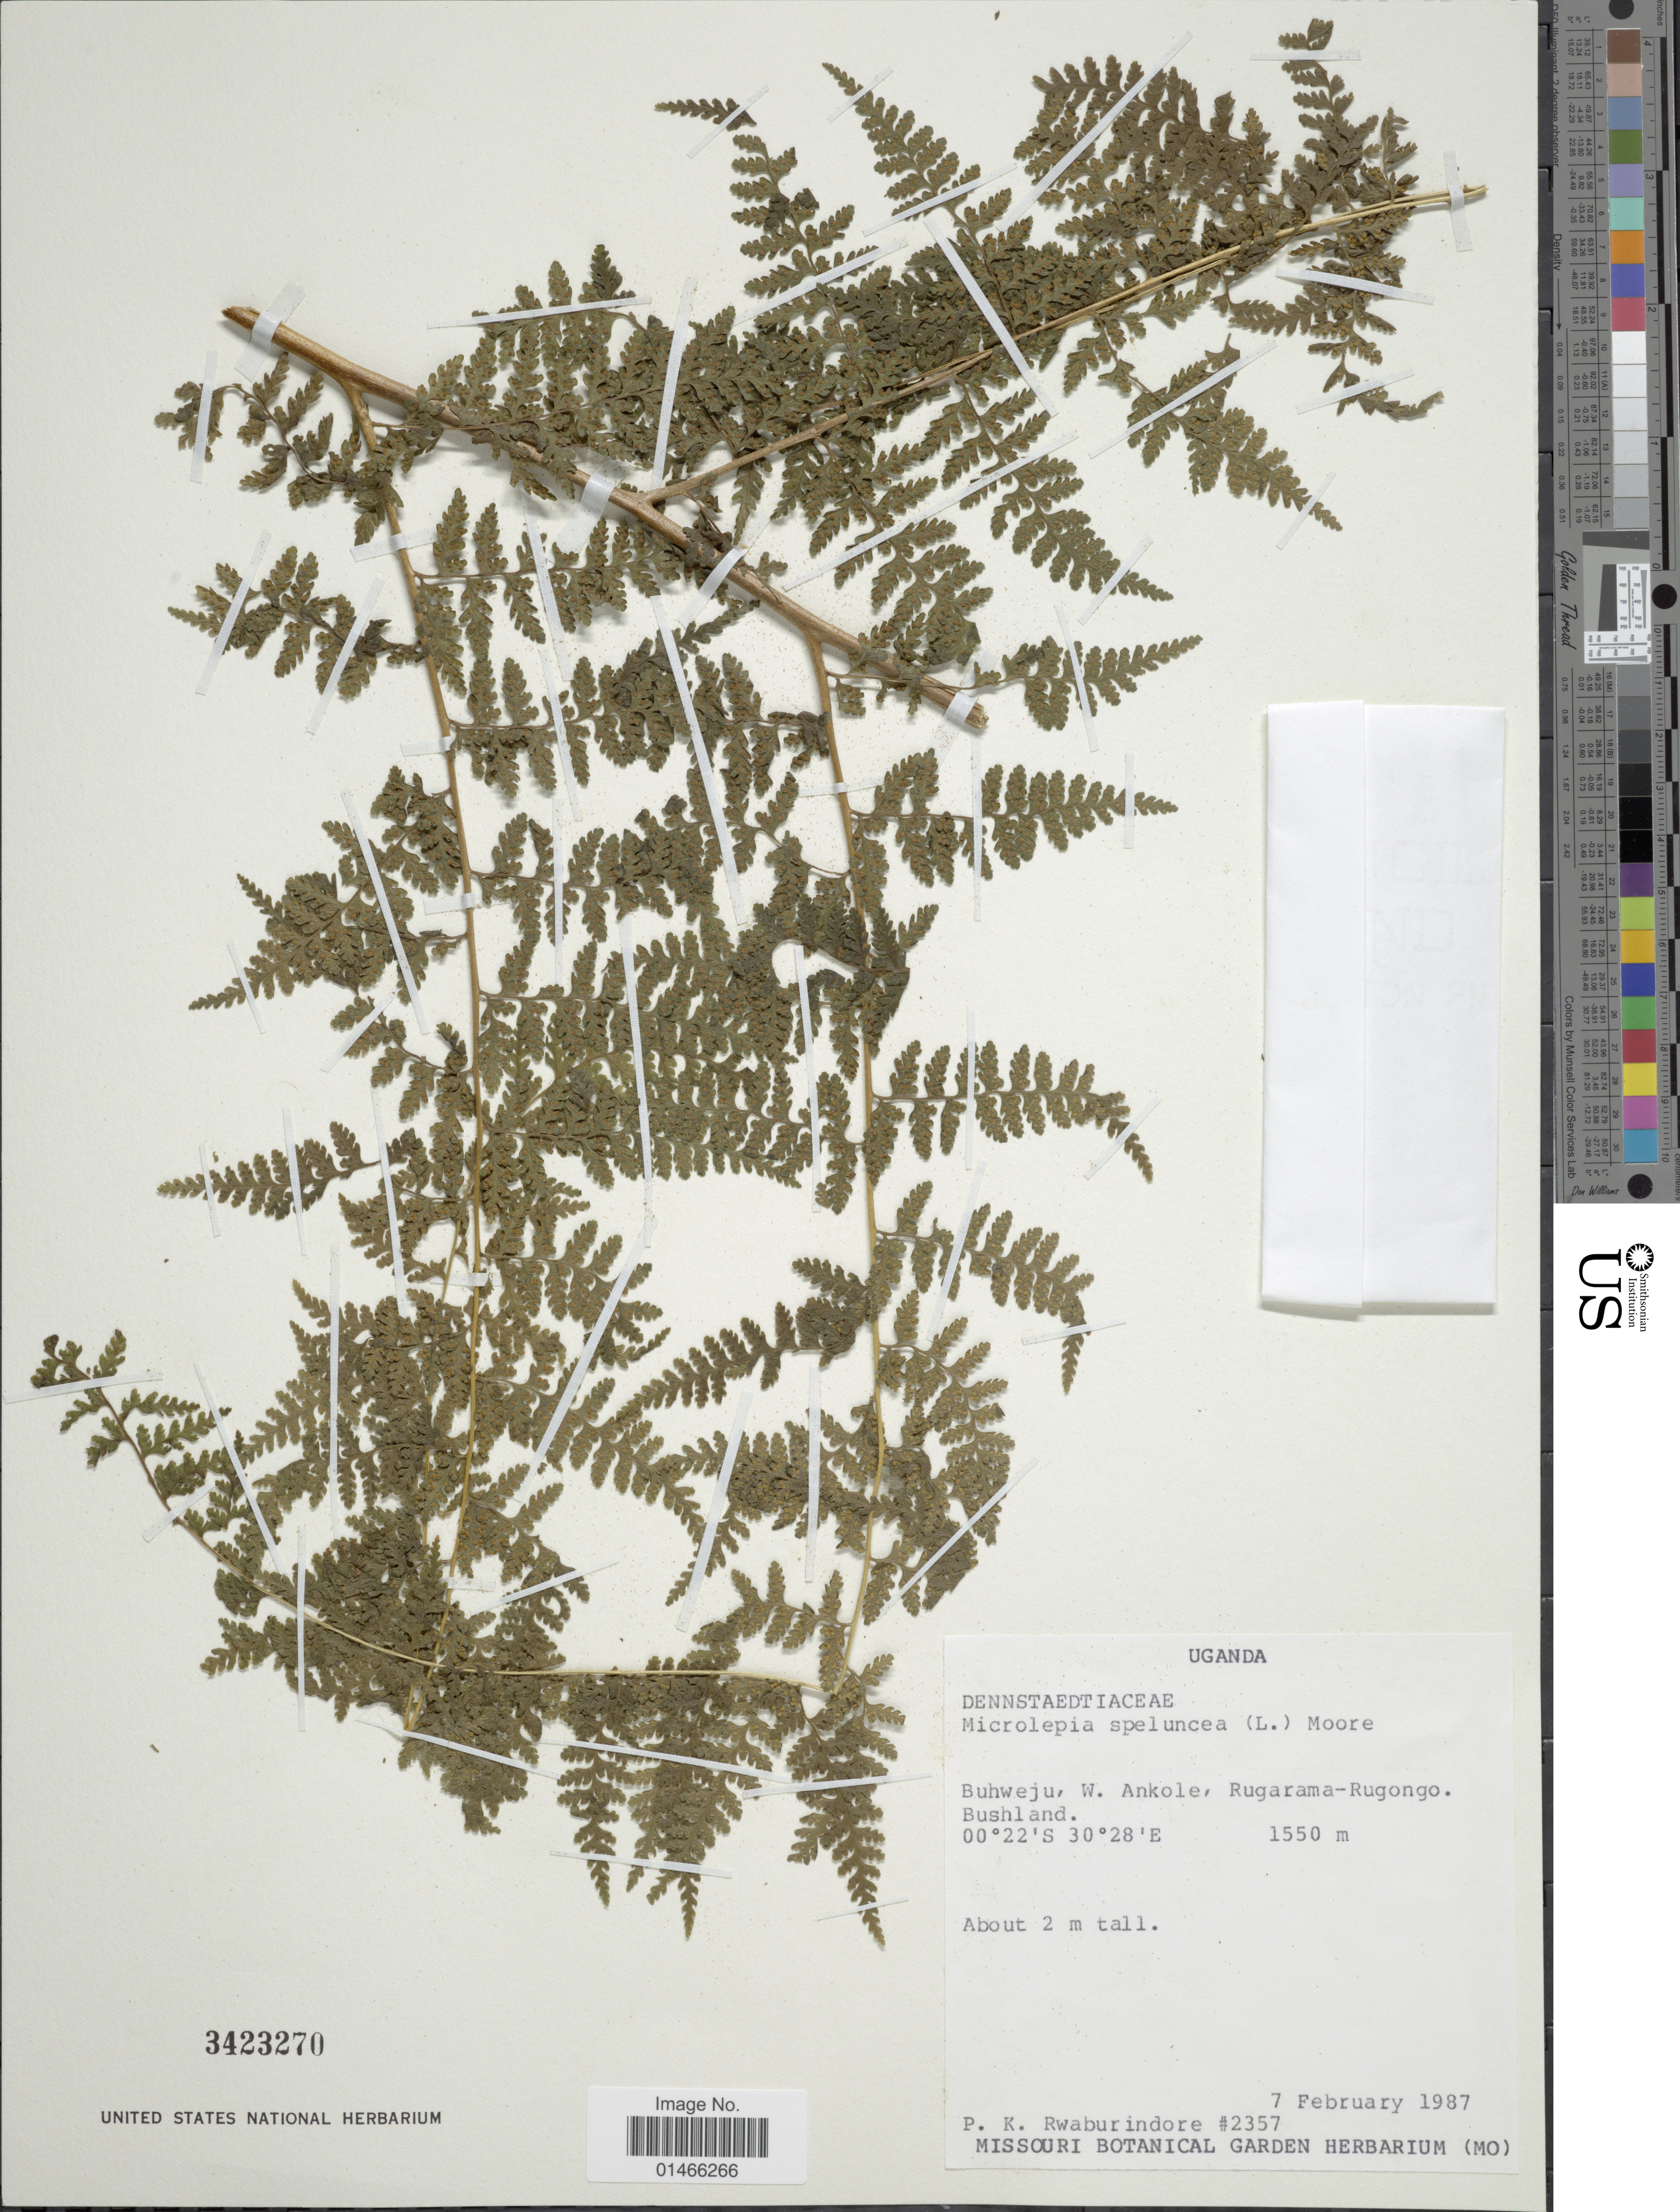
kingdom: Plantae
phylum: Tracheophyta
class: Polypodiopsida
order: Polypodiales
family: Dennstaedtiaceae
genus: Microlepia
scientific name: Microlepia speluncae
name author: (L.) T. Moore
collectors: P. Rwaburindore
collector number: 2357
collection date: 1987-02-07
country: Uganda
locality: Buhweju, W. Ankole, Rugarama-Rugongo.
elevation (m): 1550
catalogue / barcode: US 3423270